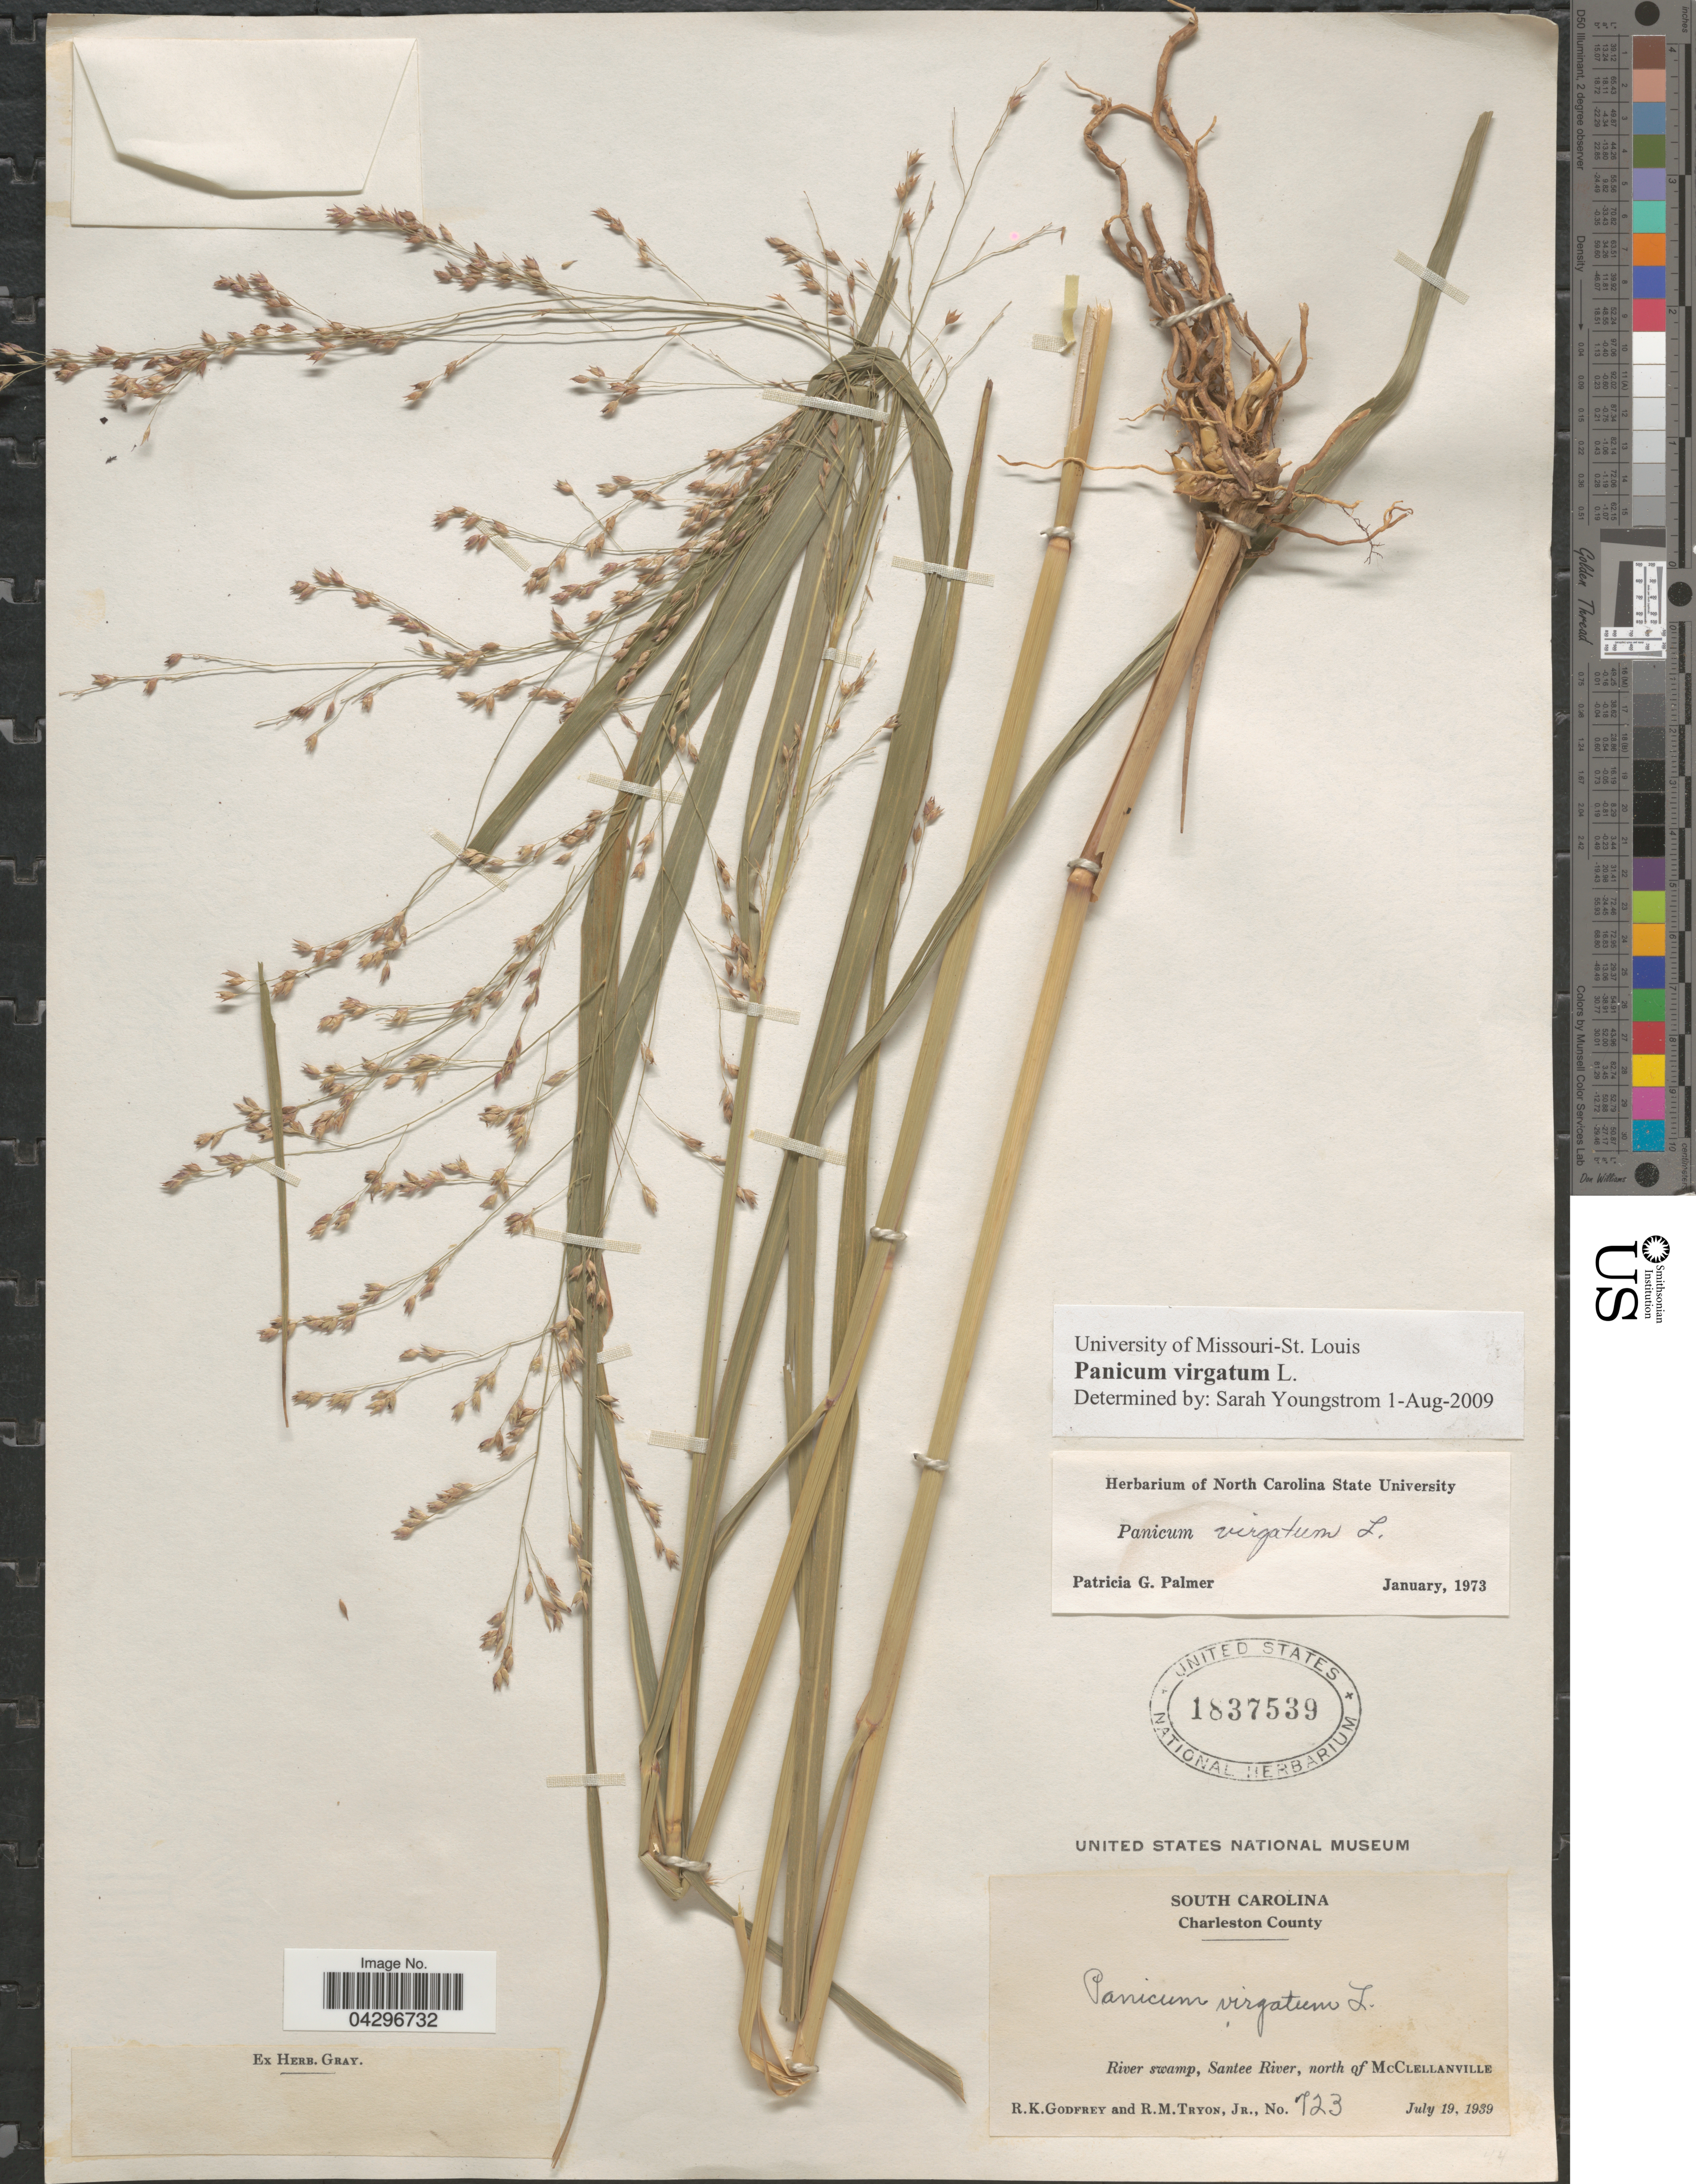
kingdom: Plantae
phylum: Tracheophyta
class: Liliopsida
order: Poales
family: Poaceae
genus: Panicum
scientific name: Panicum virgatum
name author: L.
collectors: R. K. Godfrey & R. Tryon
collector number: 723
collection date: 1939-07-19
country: United States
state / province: South Carolina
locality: Charleston County. River swamp, Santee River, north of McClellanville.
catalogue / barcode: US 1837539